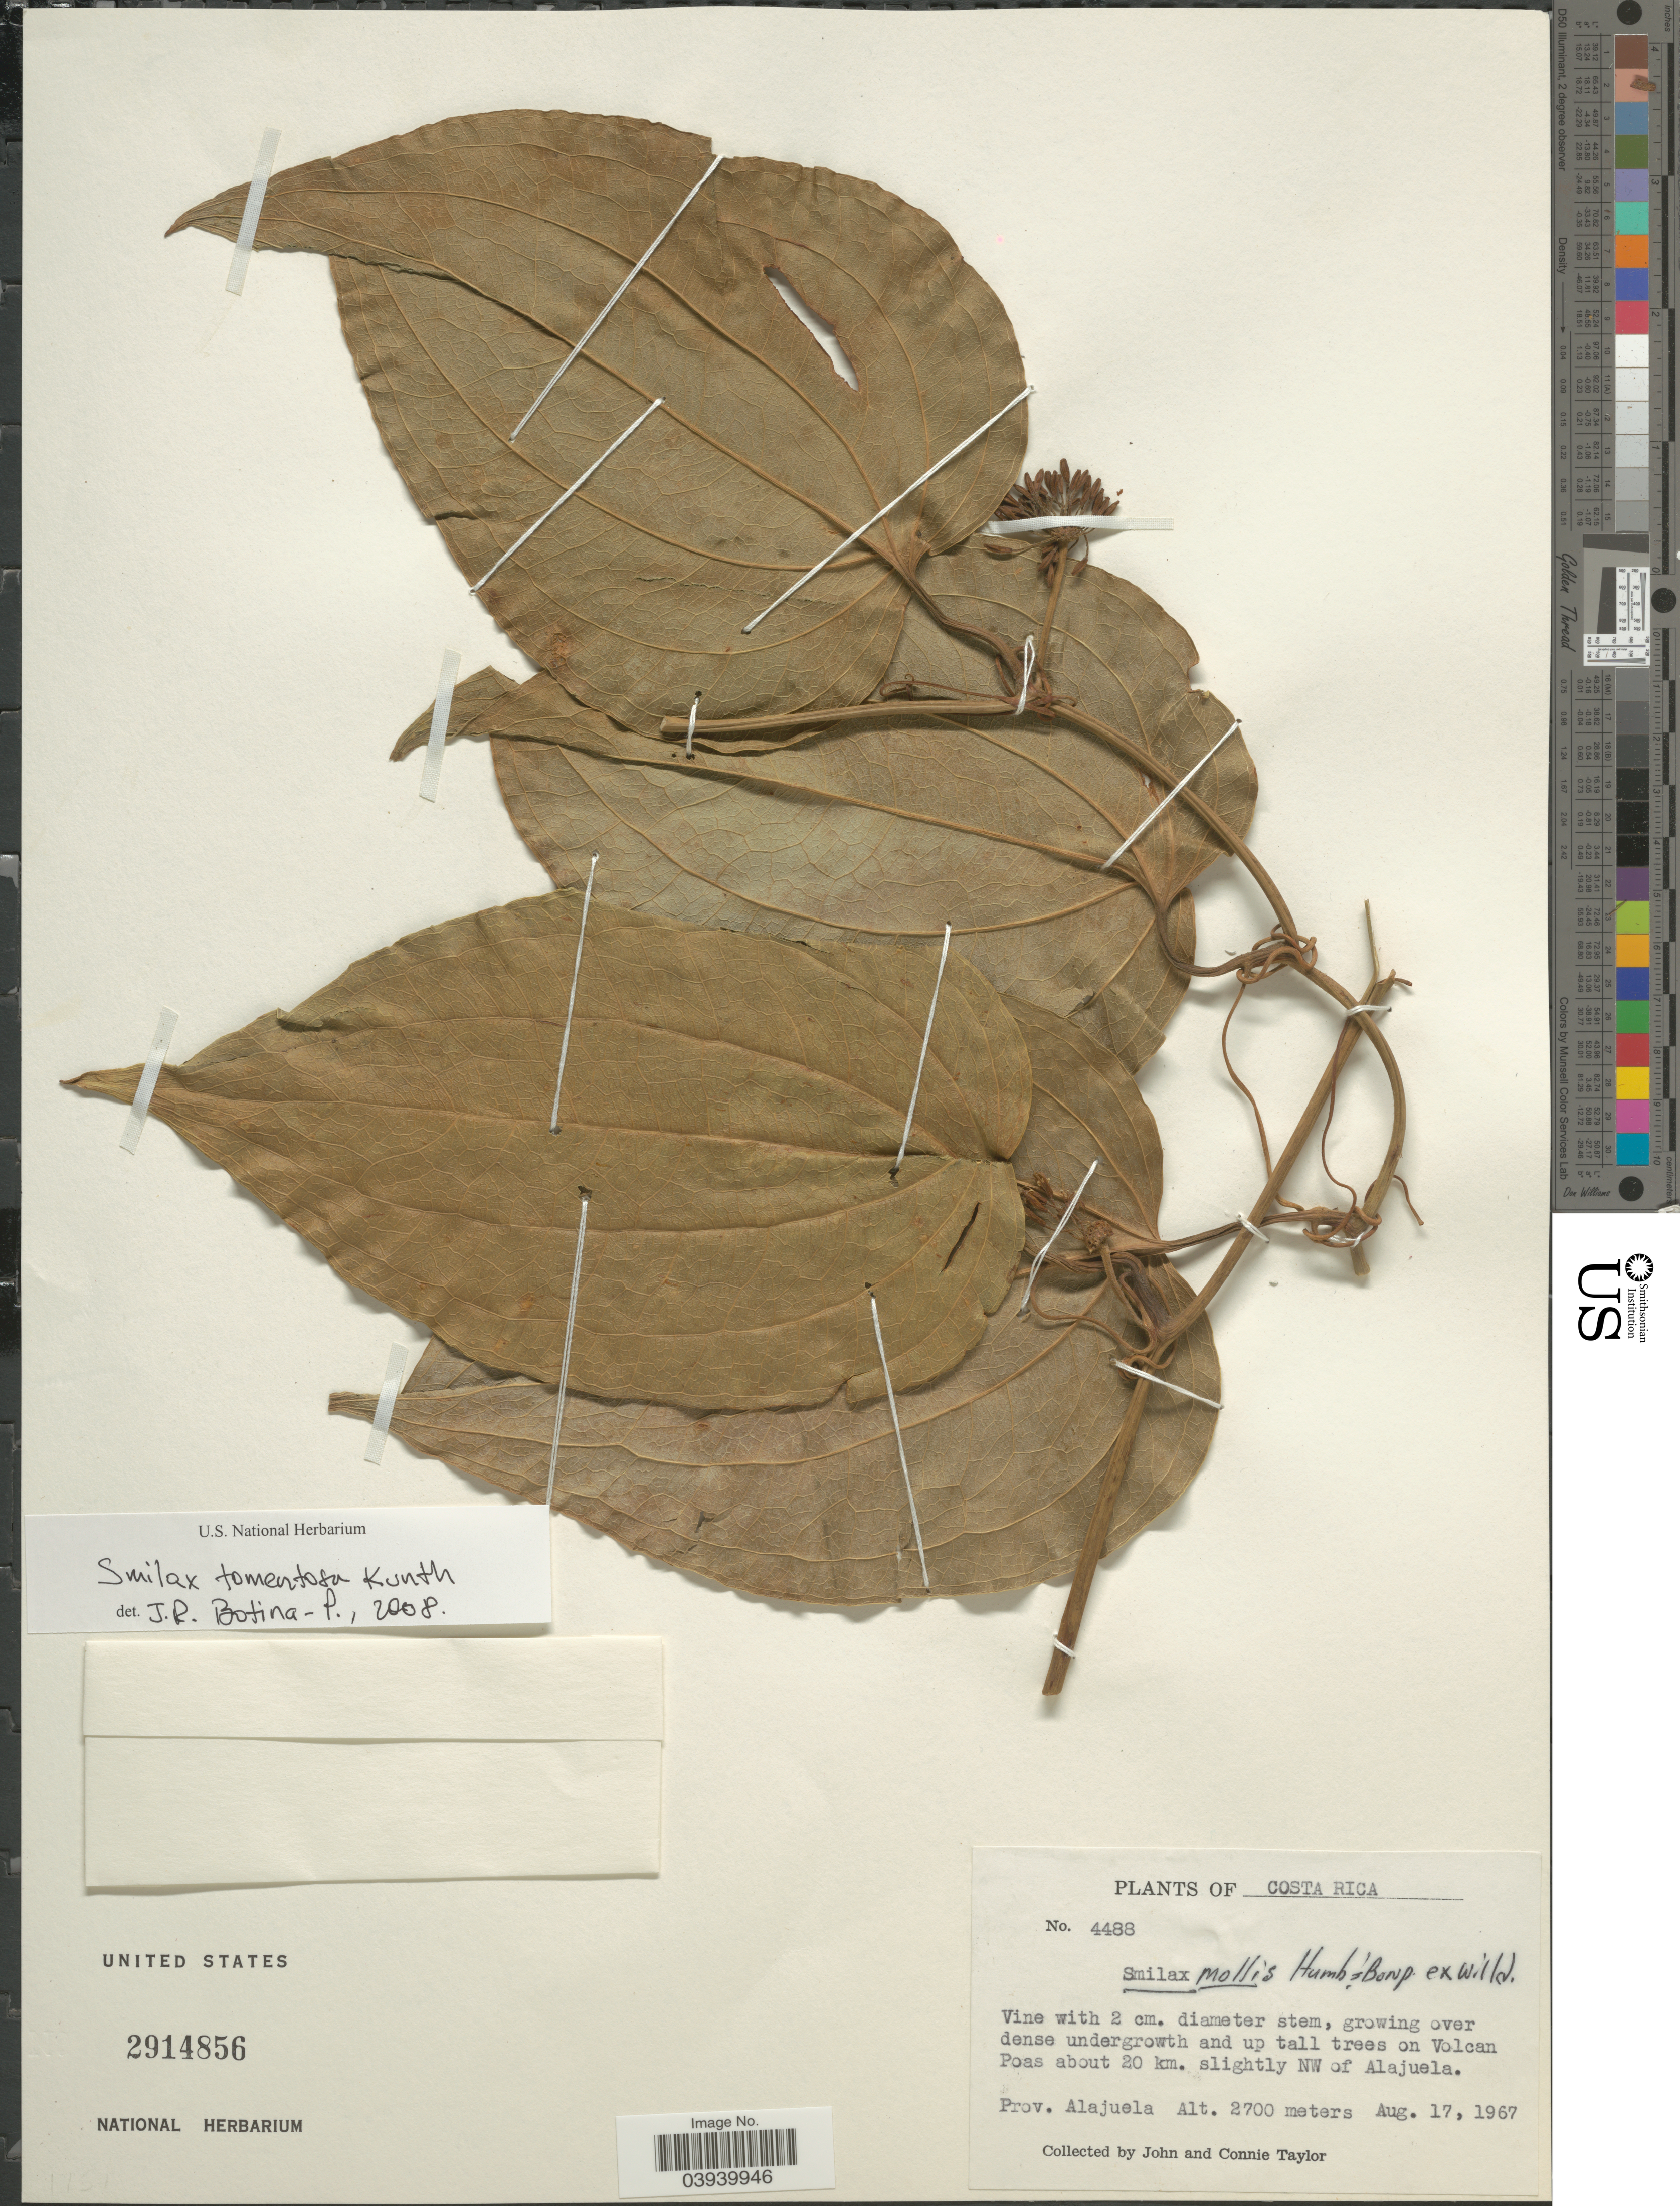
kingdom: Plantae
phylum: Tracheophyta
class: Liliopsida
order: Liliales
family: Smilacaceae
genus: Smilax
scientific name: Smilax tomentosa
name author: Kunth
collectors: J. Taylor & C. Taylor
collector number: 4488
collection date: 1967-08-17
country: Costa Rica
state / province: Alajuela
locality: On Volcan Poas about 20 km. slightly NW of Alajuela.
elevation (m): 2700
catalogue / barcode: US 2914856